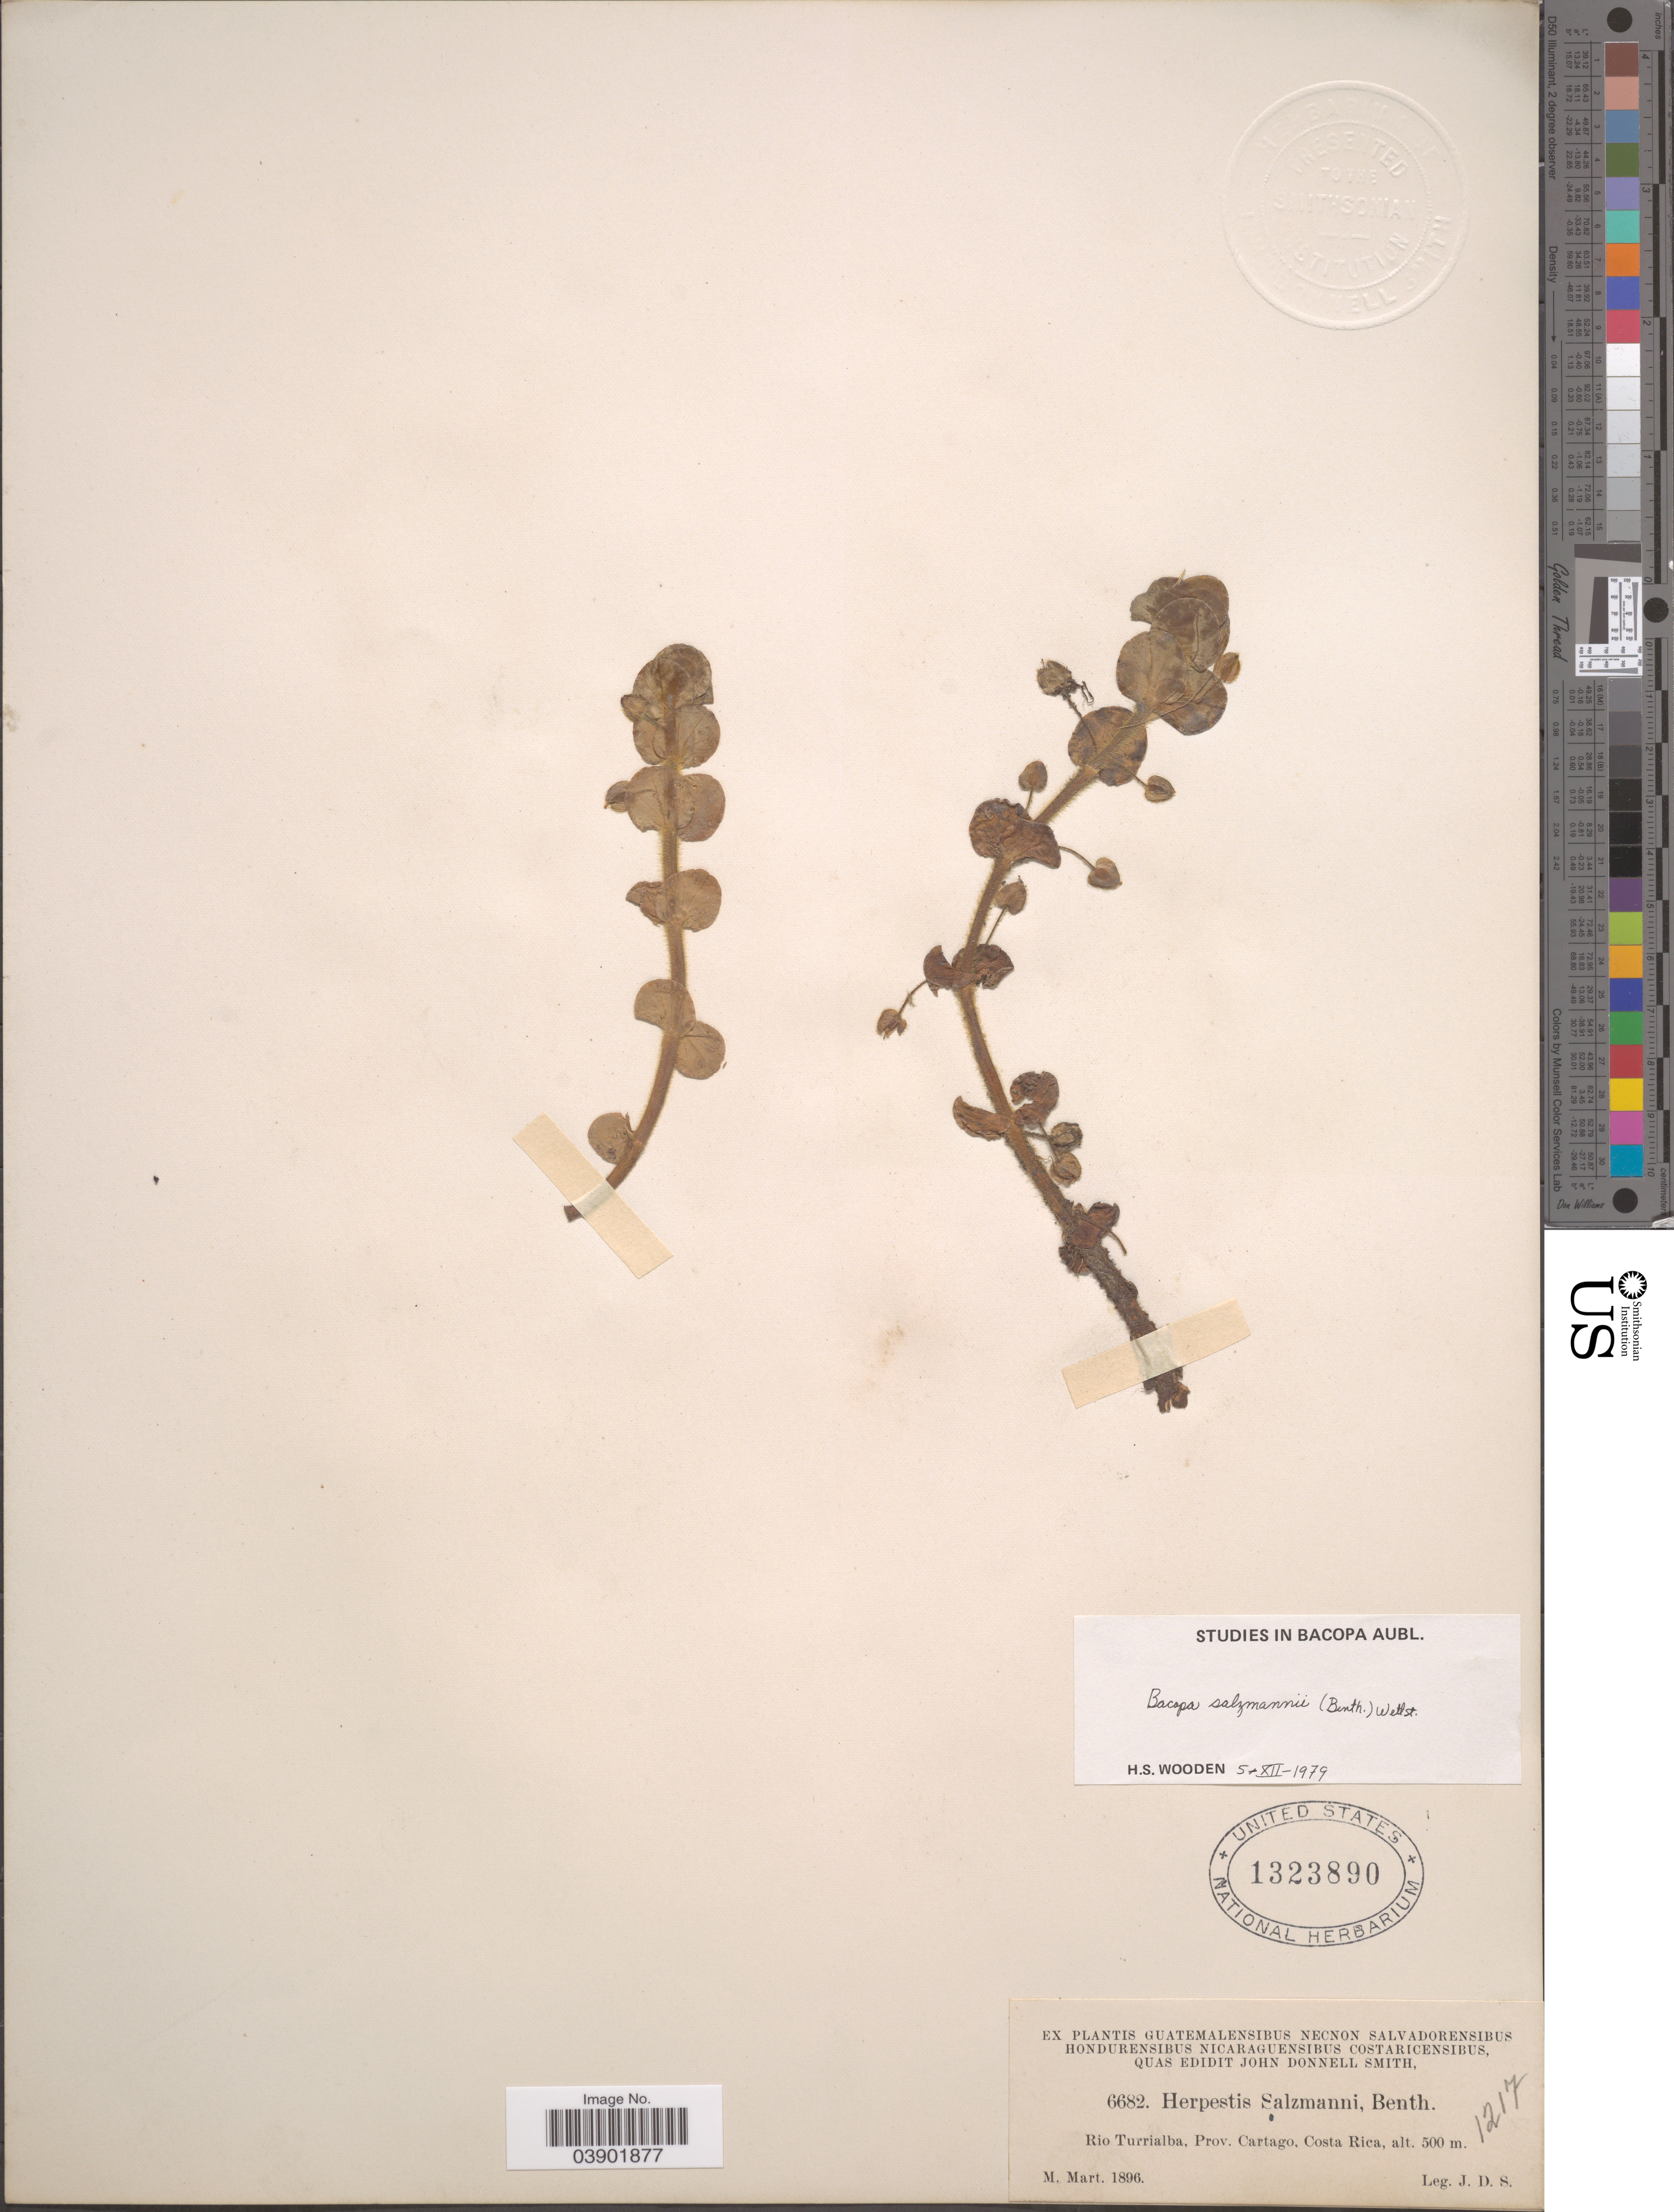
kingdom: Plantae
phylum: Tracheophyta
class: Magnoliopsida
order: Lamiales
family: Plantaginaceae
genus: Bacopa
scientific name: Bacopa salzmannii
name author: (Benth.) Wettst. ex Edwall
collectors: J. Donnell Smith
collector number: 6682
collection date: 1896-03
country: Costa Rica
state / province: Cartago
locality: Rio Turrialba.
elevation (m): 500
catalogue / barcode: US 1323890